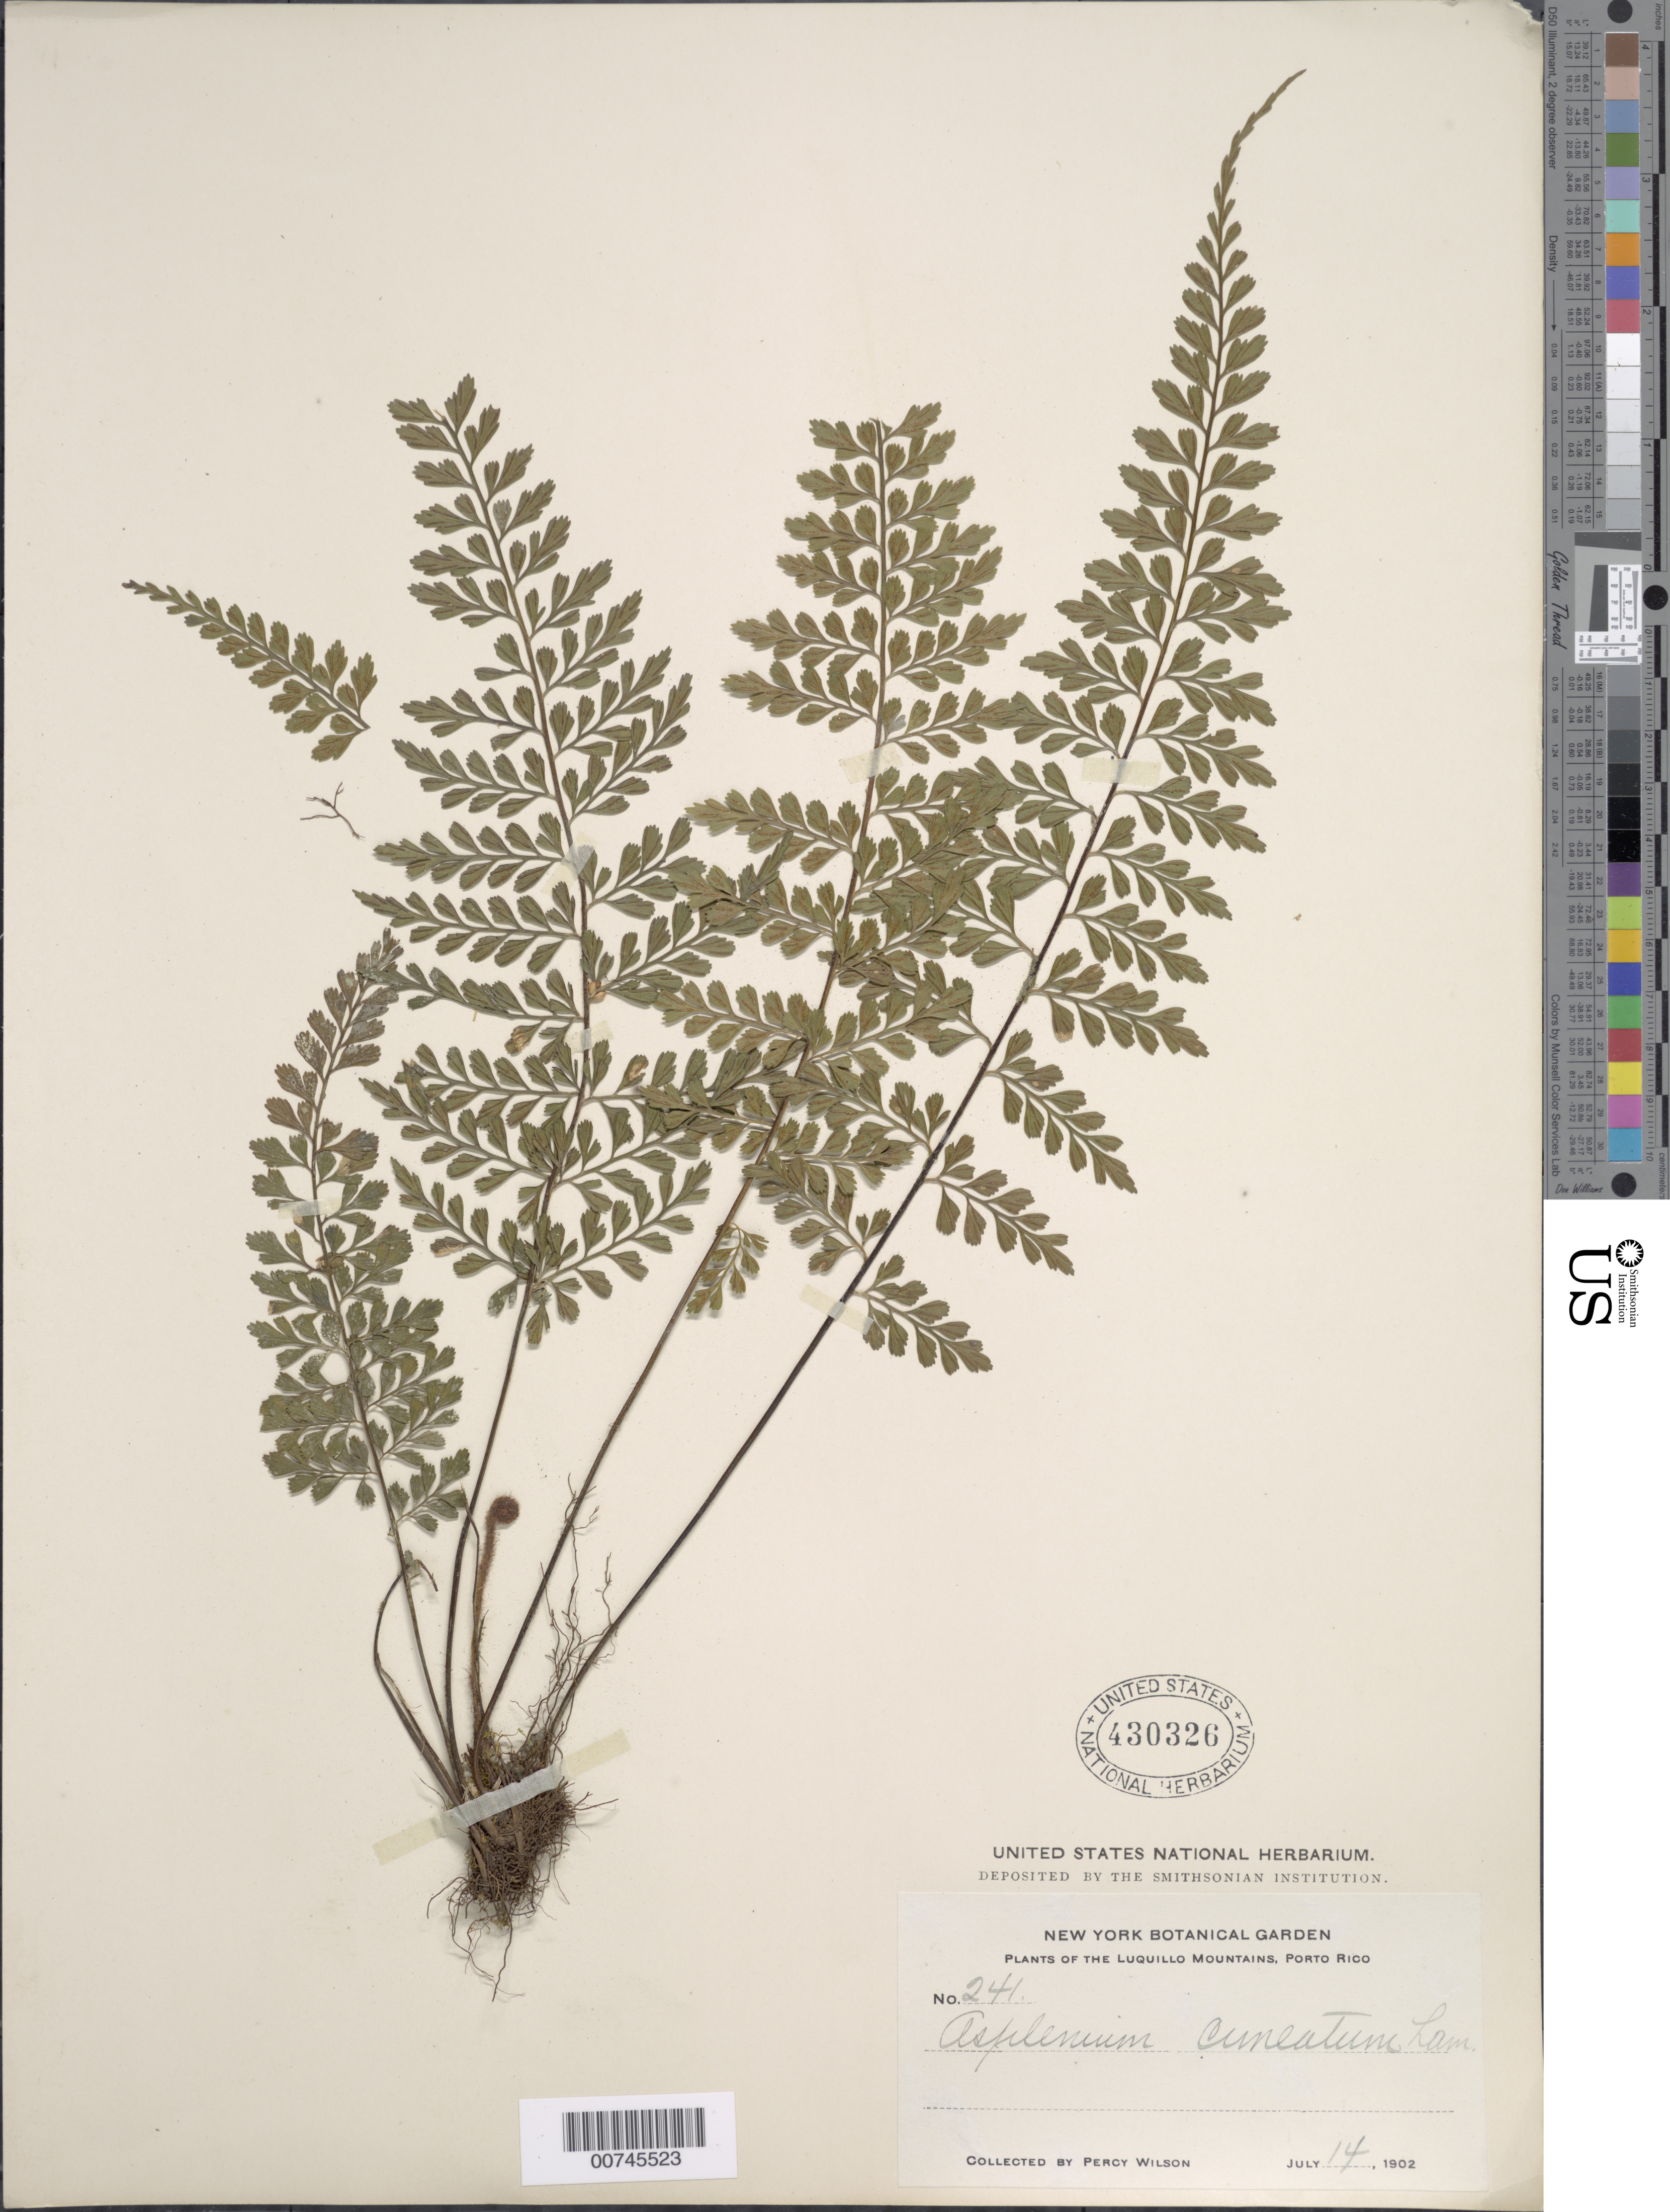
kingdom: Plantae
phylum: Tracheophyta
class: Polypodiopsida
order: Polypodiales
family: Aspleniaceae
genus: Asplenium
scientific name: Asplenium cuneatum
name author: Lam.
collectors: P. Wilson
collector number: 241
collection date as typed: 14 Jul 1902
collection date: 1902-07-14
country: Puerto Rico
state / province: Luquillo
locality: Luquillo Mountains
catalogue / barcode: US 430326